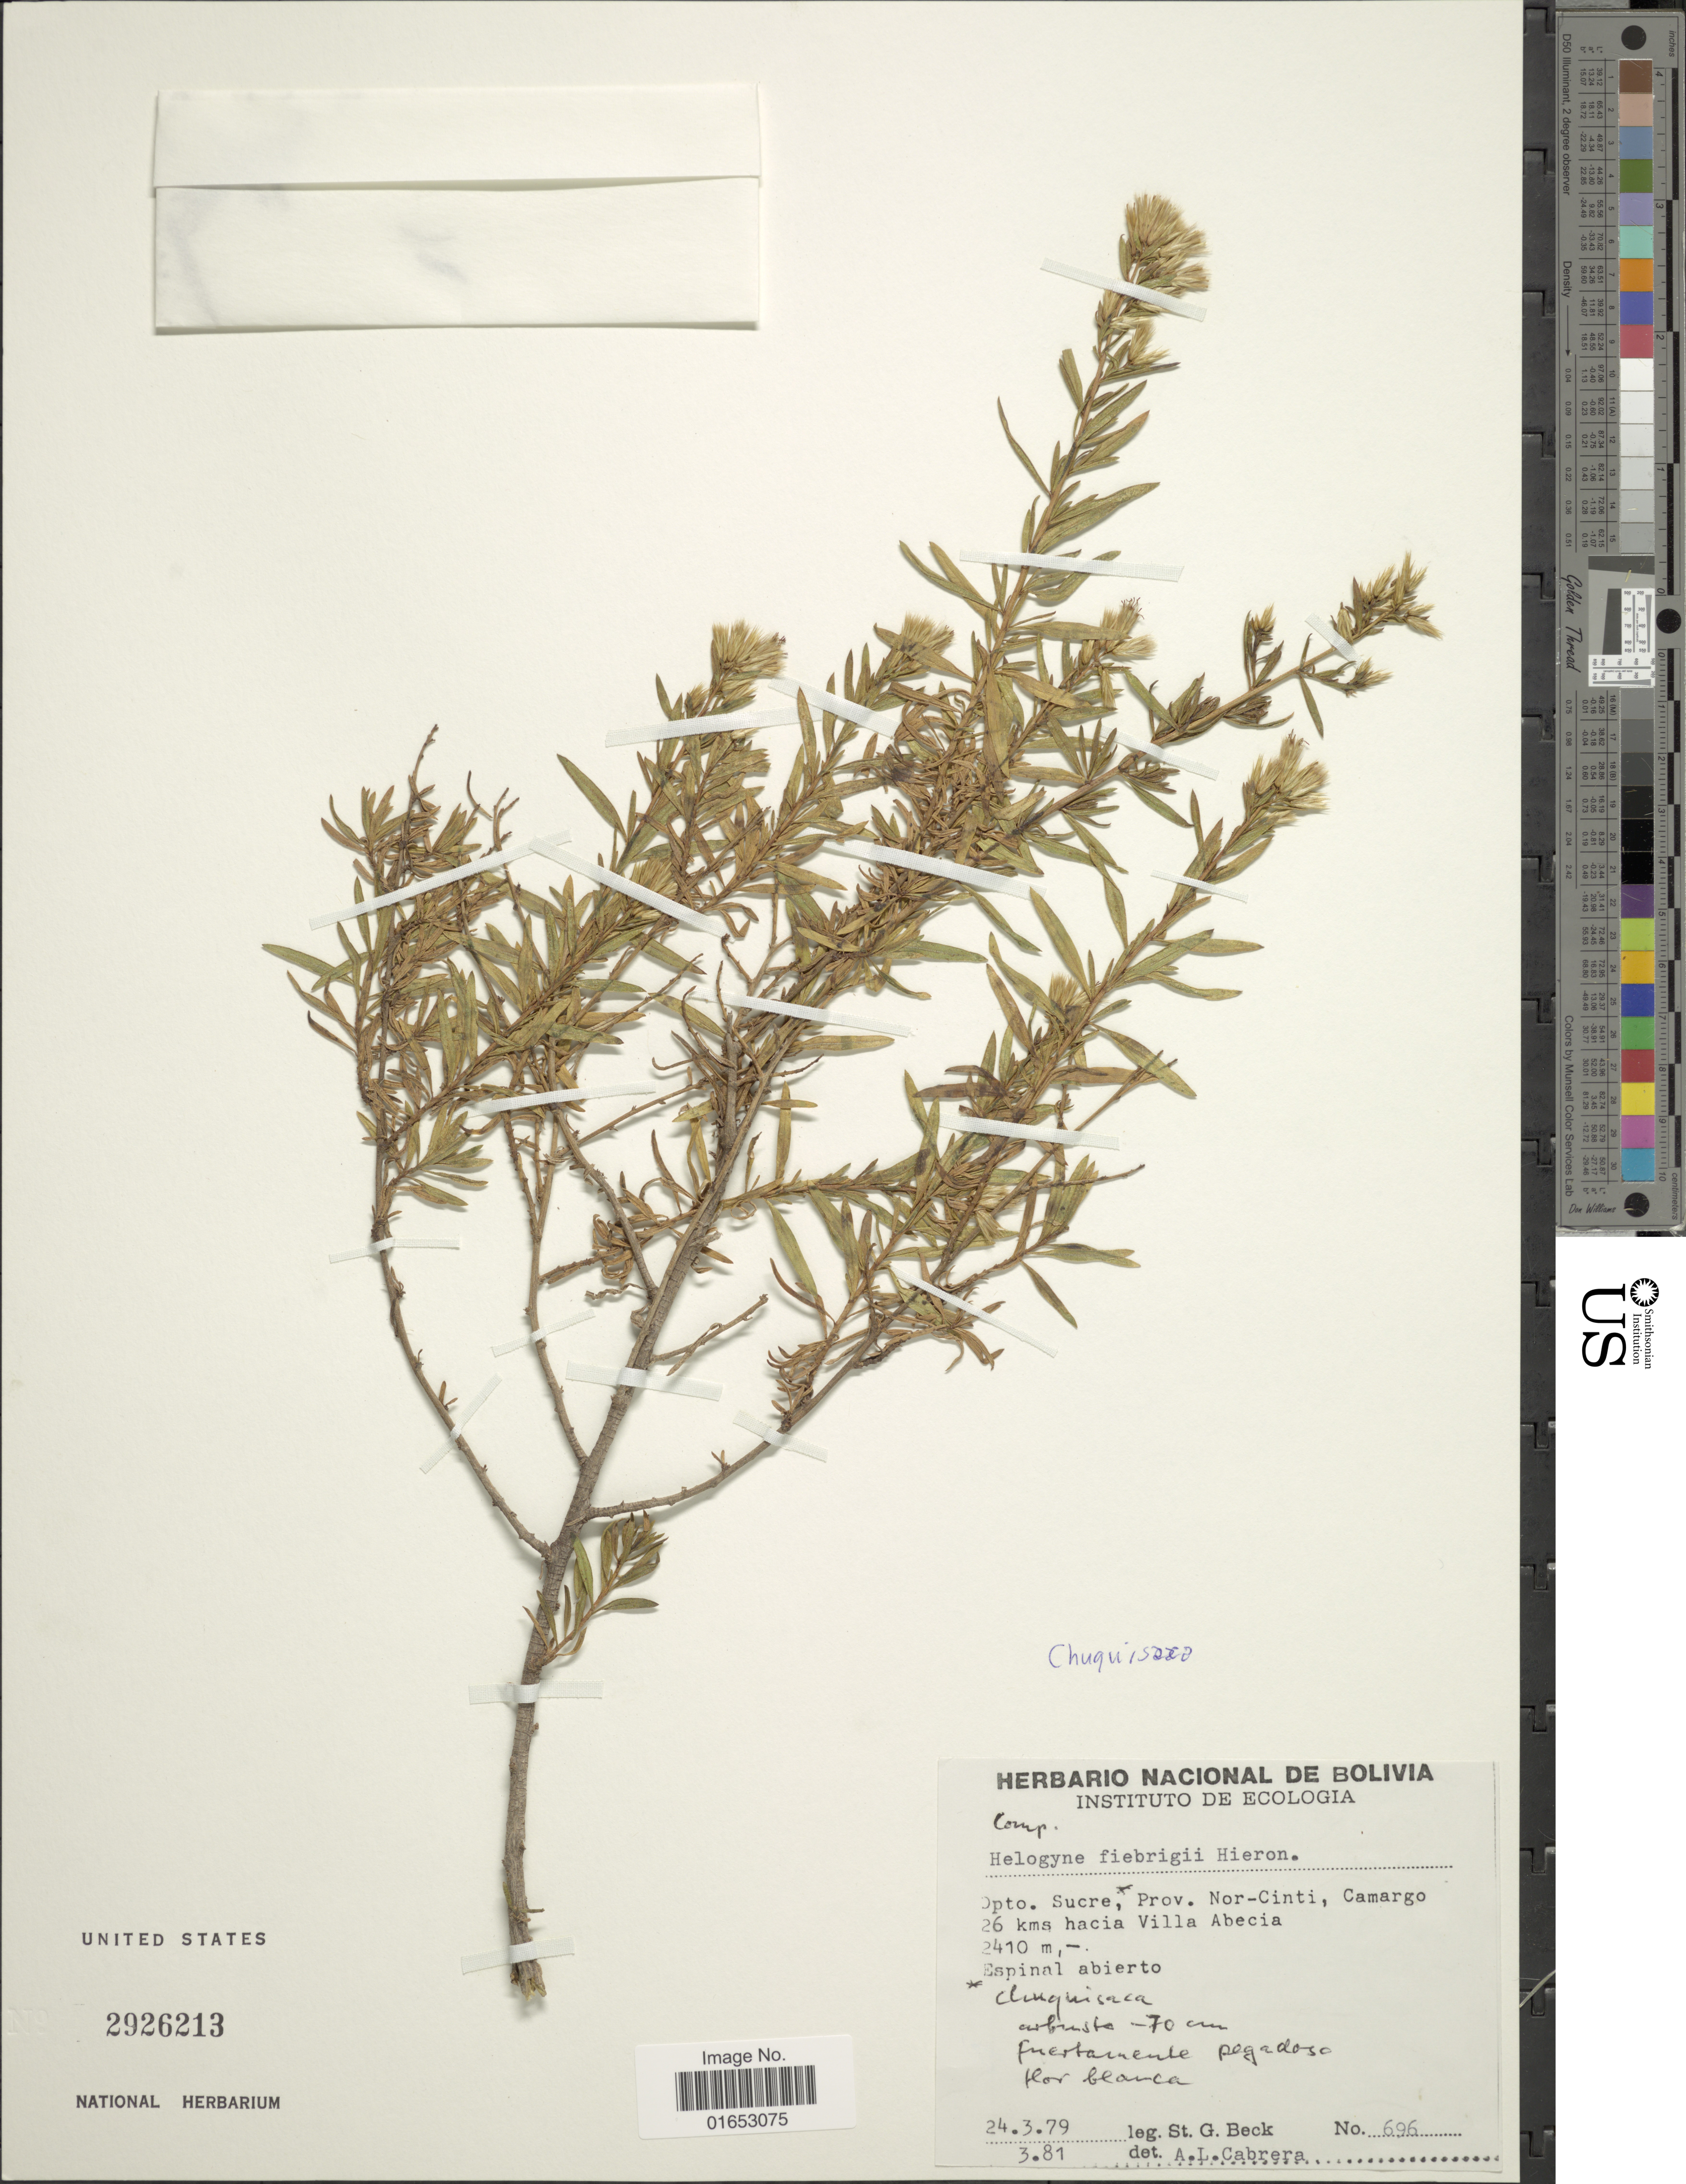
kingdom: Plantae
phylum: Tracheophyta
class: Magnoliopsida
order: Asterales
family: Asteraceae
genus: Helogyne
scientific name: Helogyne fiebrigii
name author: Hieron. in Urban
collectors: S. G. Beck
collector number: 696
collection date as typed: Transcribed d/m/y: 24/3/79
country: Bolivia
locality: Prov. Nor-Cinti, Camargo 26 kms hacia Villa Abecia, Espinal abierto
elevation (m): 2410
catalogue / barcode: US 2926213